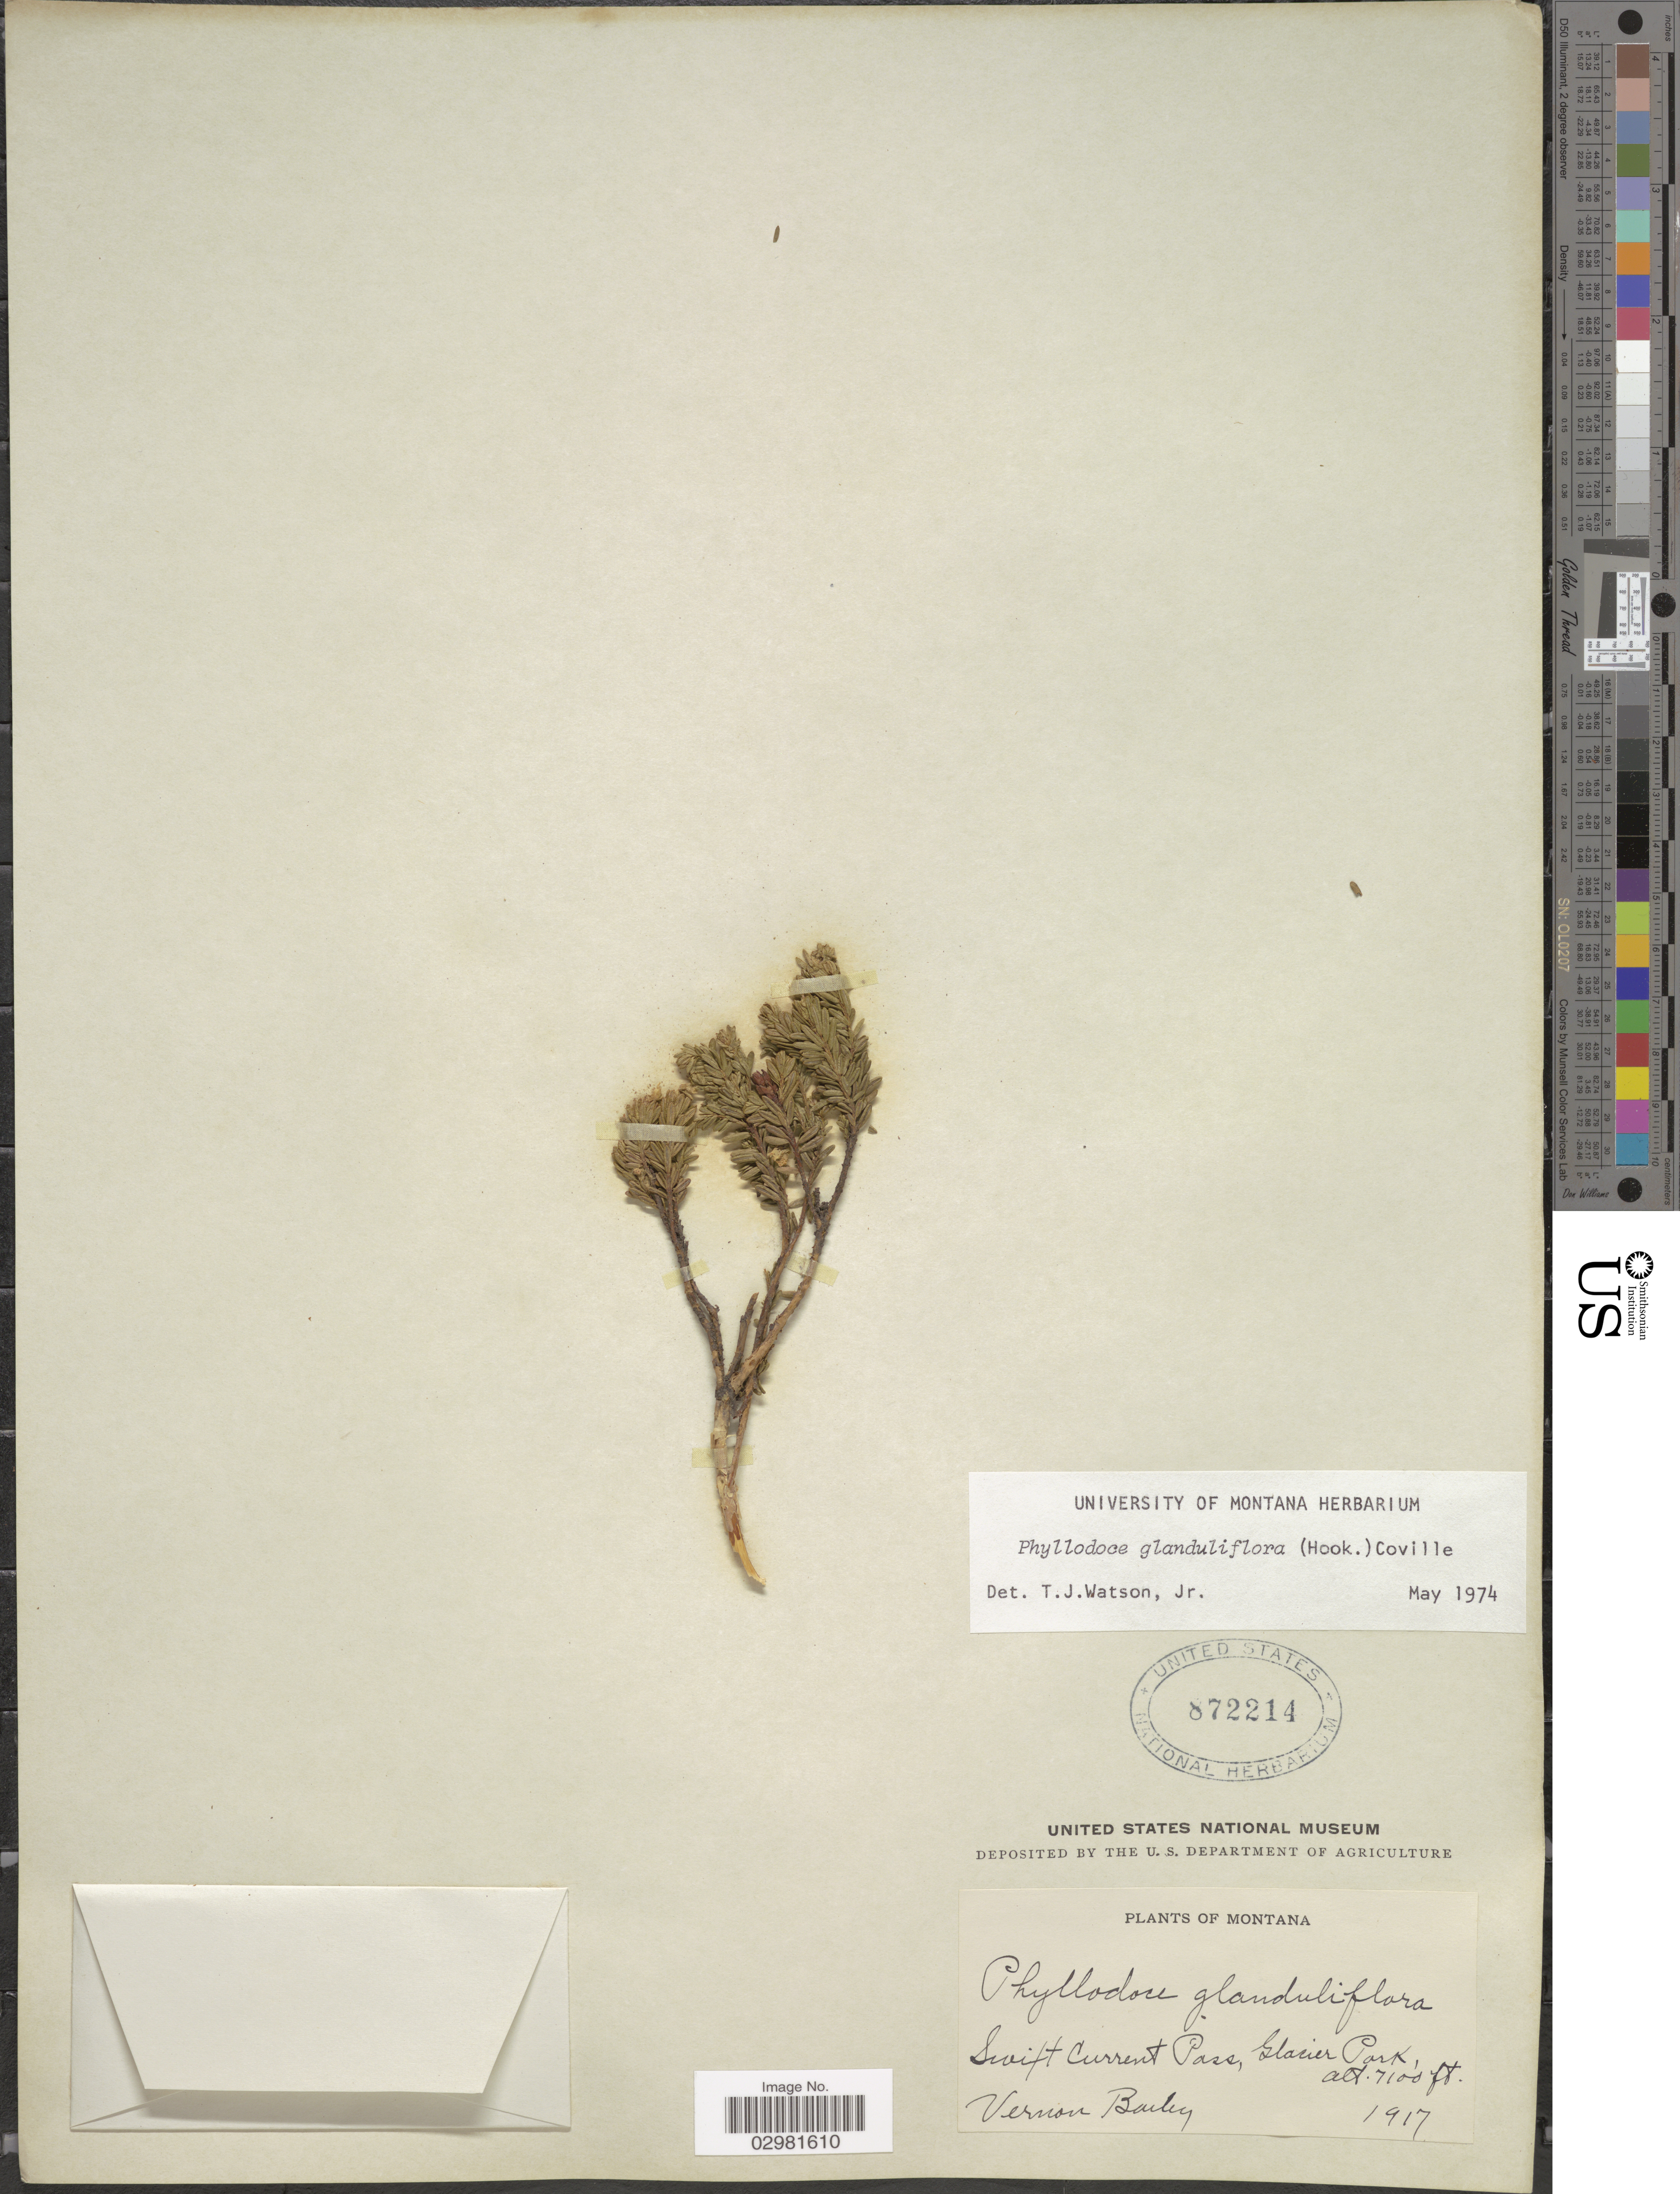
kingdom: Plantae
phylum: Tracheophyta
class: Magnoliopsida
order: Ericales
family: Ericaceae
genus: Phyllodoce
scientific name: Phyllodoce glanduliflora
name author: (Hook.) Coville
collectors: V. O. Bailey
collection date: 1917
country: United States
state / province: Montana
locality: Swift Current Pass, Glacier Park.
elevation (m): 2164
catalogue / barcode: US 872214